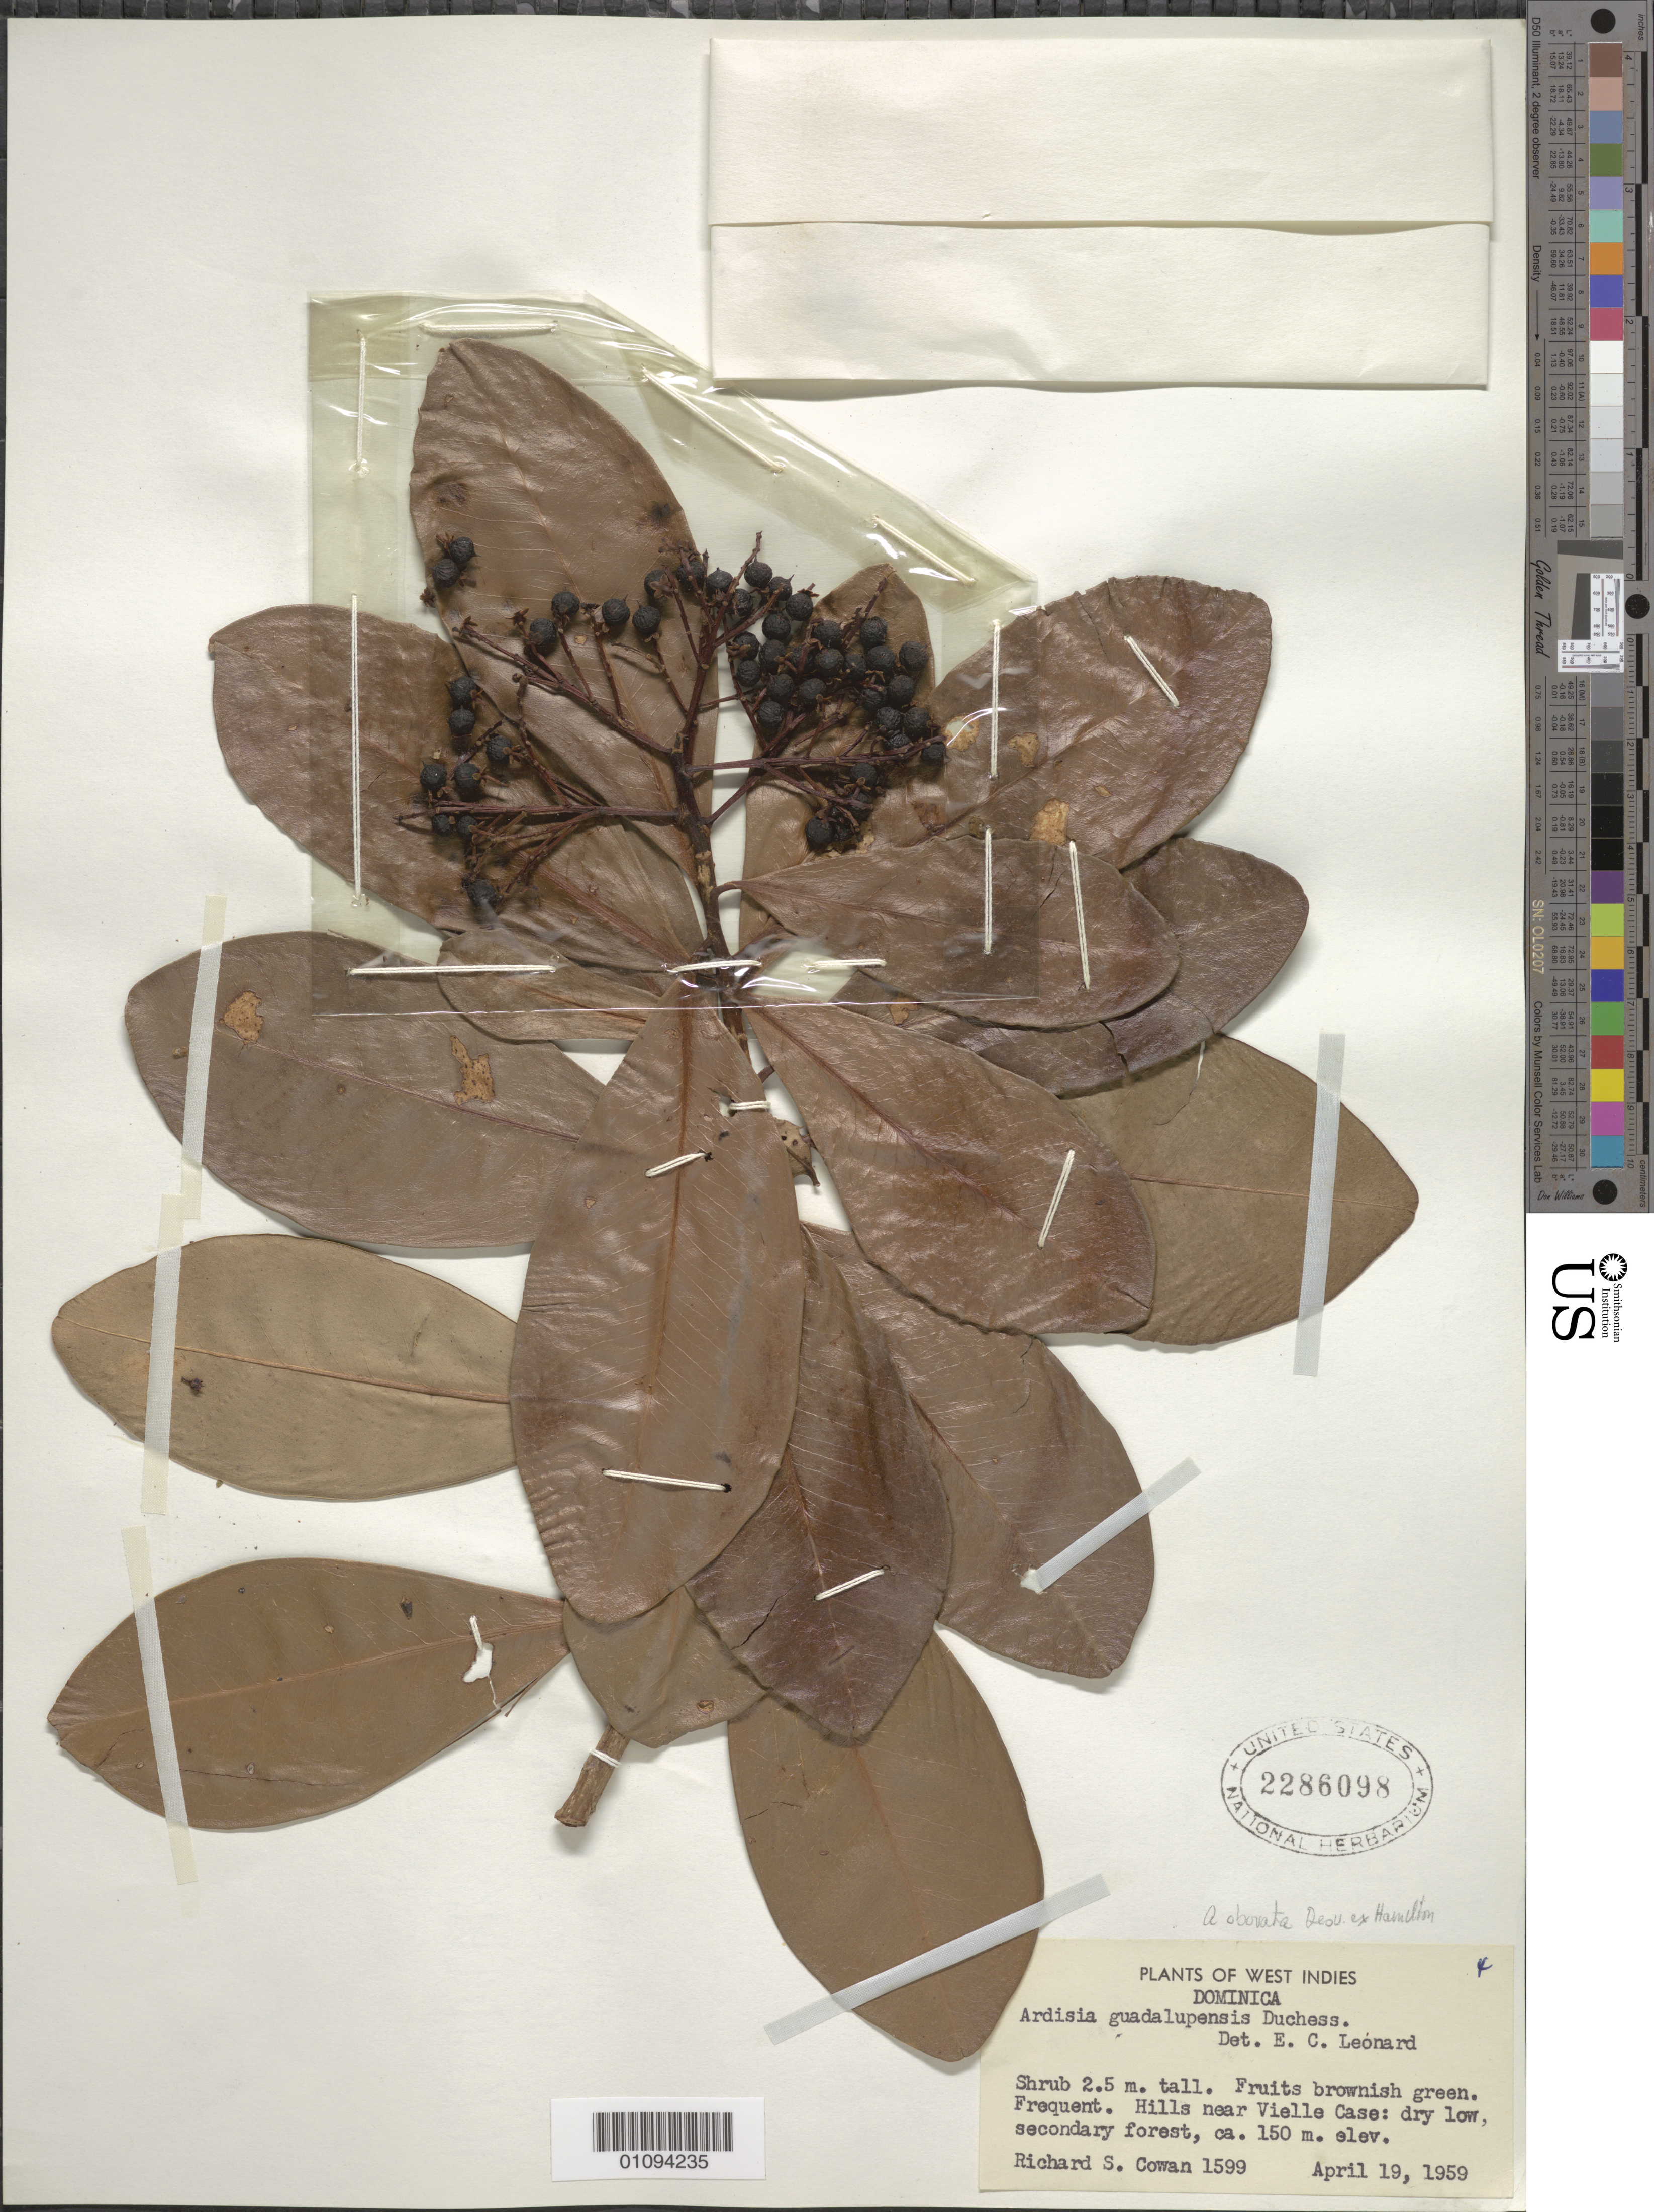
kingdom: Plantae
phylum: Tracheophyta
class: Magnoliopsida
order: Ericales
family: Primulaceae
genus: Ardisia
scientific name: Ardisia obovata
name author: Desv. ex Ham.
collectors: R. S. Cowan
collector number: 1599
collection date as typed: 19 Apr 1959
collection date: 1959-04-19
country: Dominica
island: Dominica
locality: Vielle Case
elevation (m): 150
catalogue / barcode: US 2286098